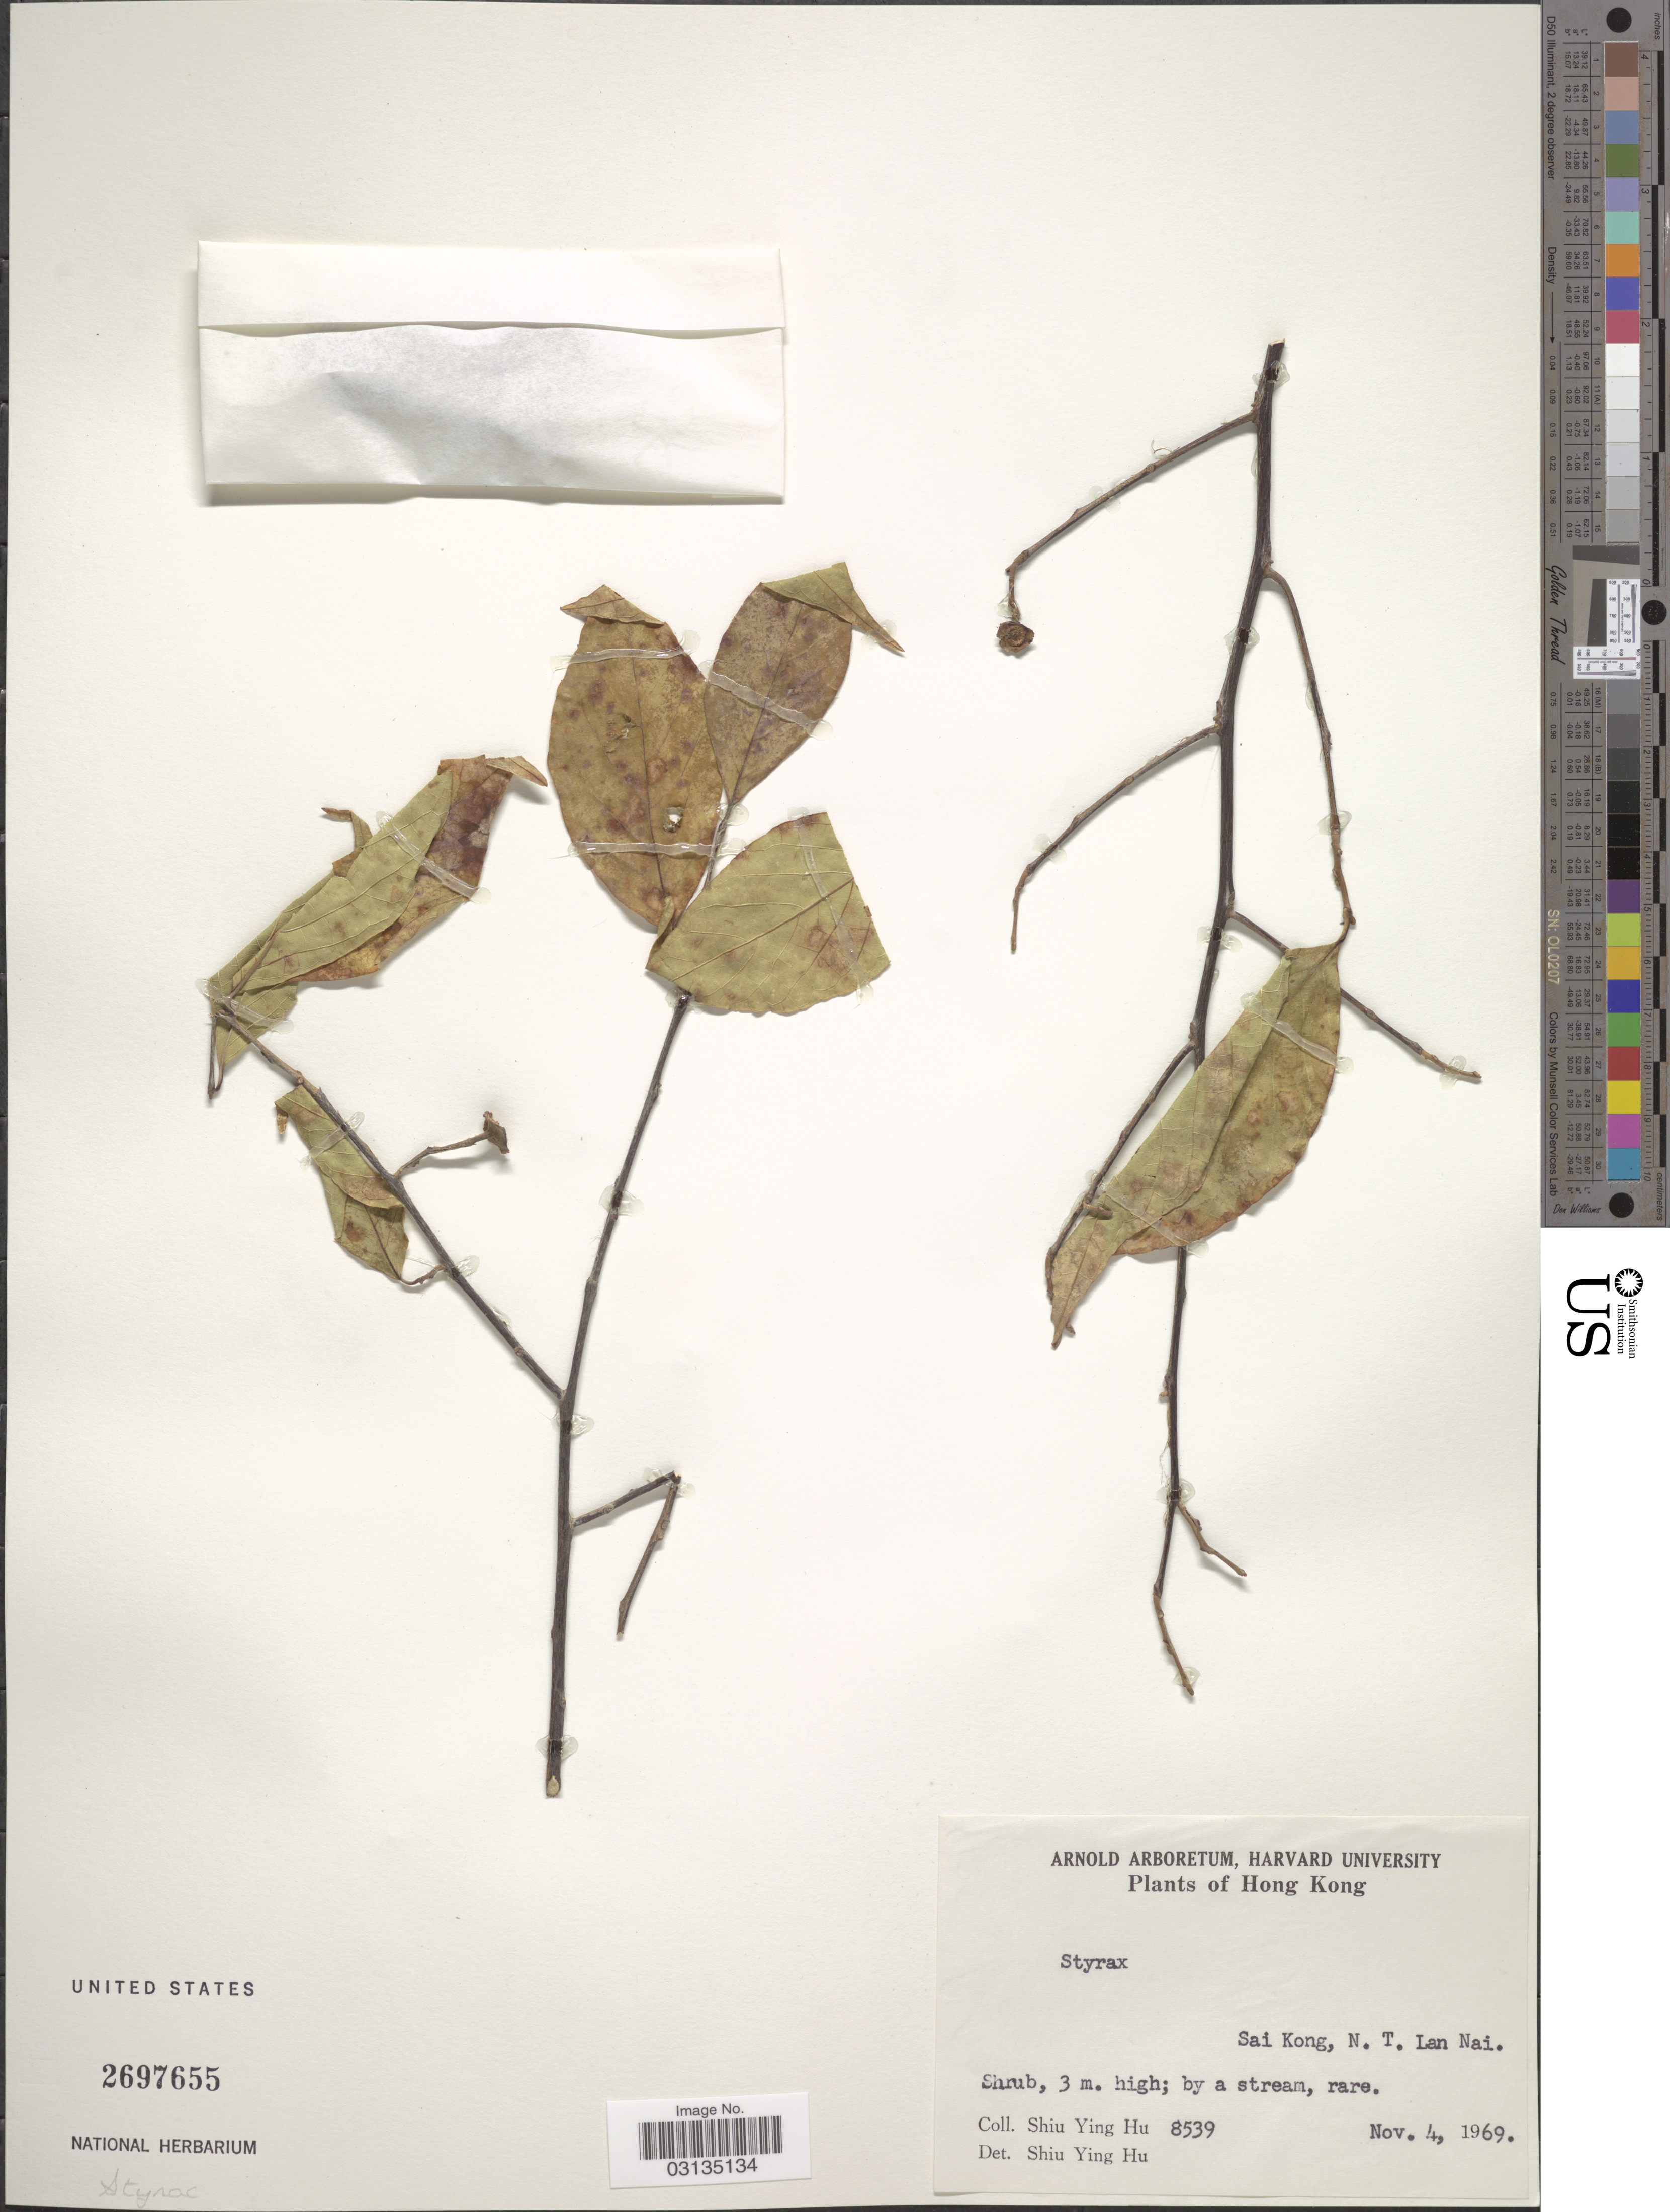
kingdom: Plantae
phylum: Tracheophyta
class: Magnoliopsida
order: Ericales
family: Styracaceae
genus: Styrax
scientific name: Styrax sp.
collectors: S. Y. Hu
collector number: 8539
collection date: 1969-11-04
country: China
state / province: Hong Kong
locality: Sai Kong, N.T. Lan Nai.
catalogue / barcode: US 2697655